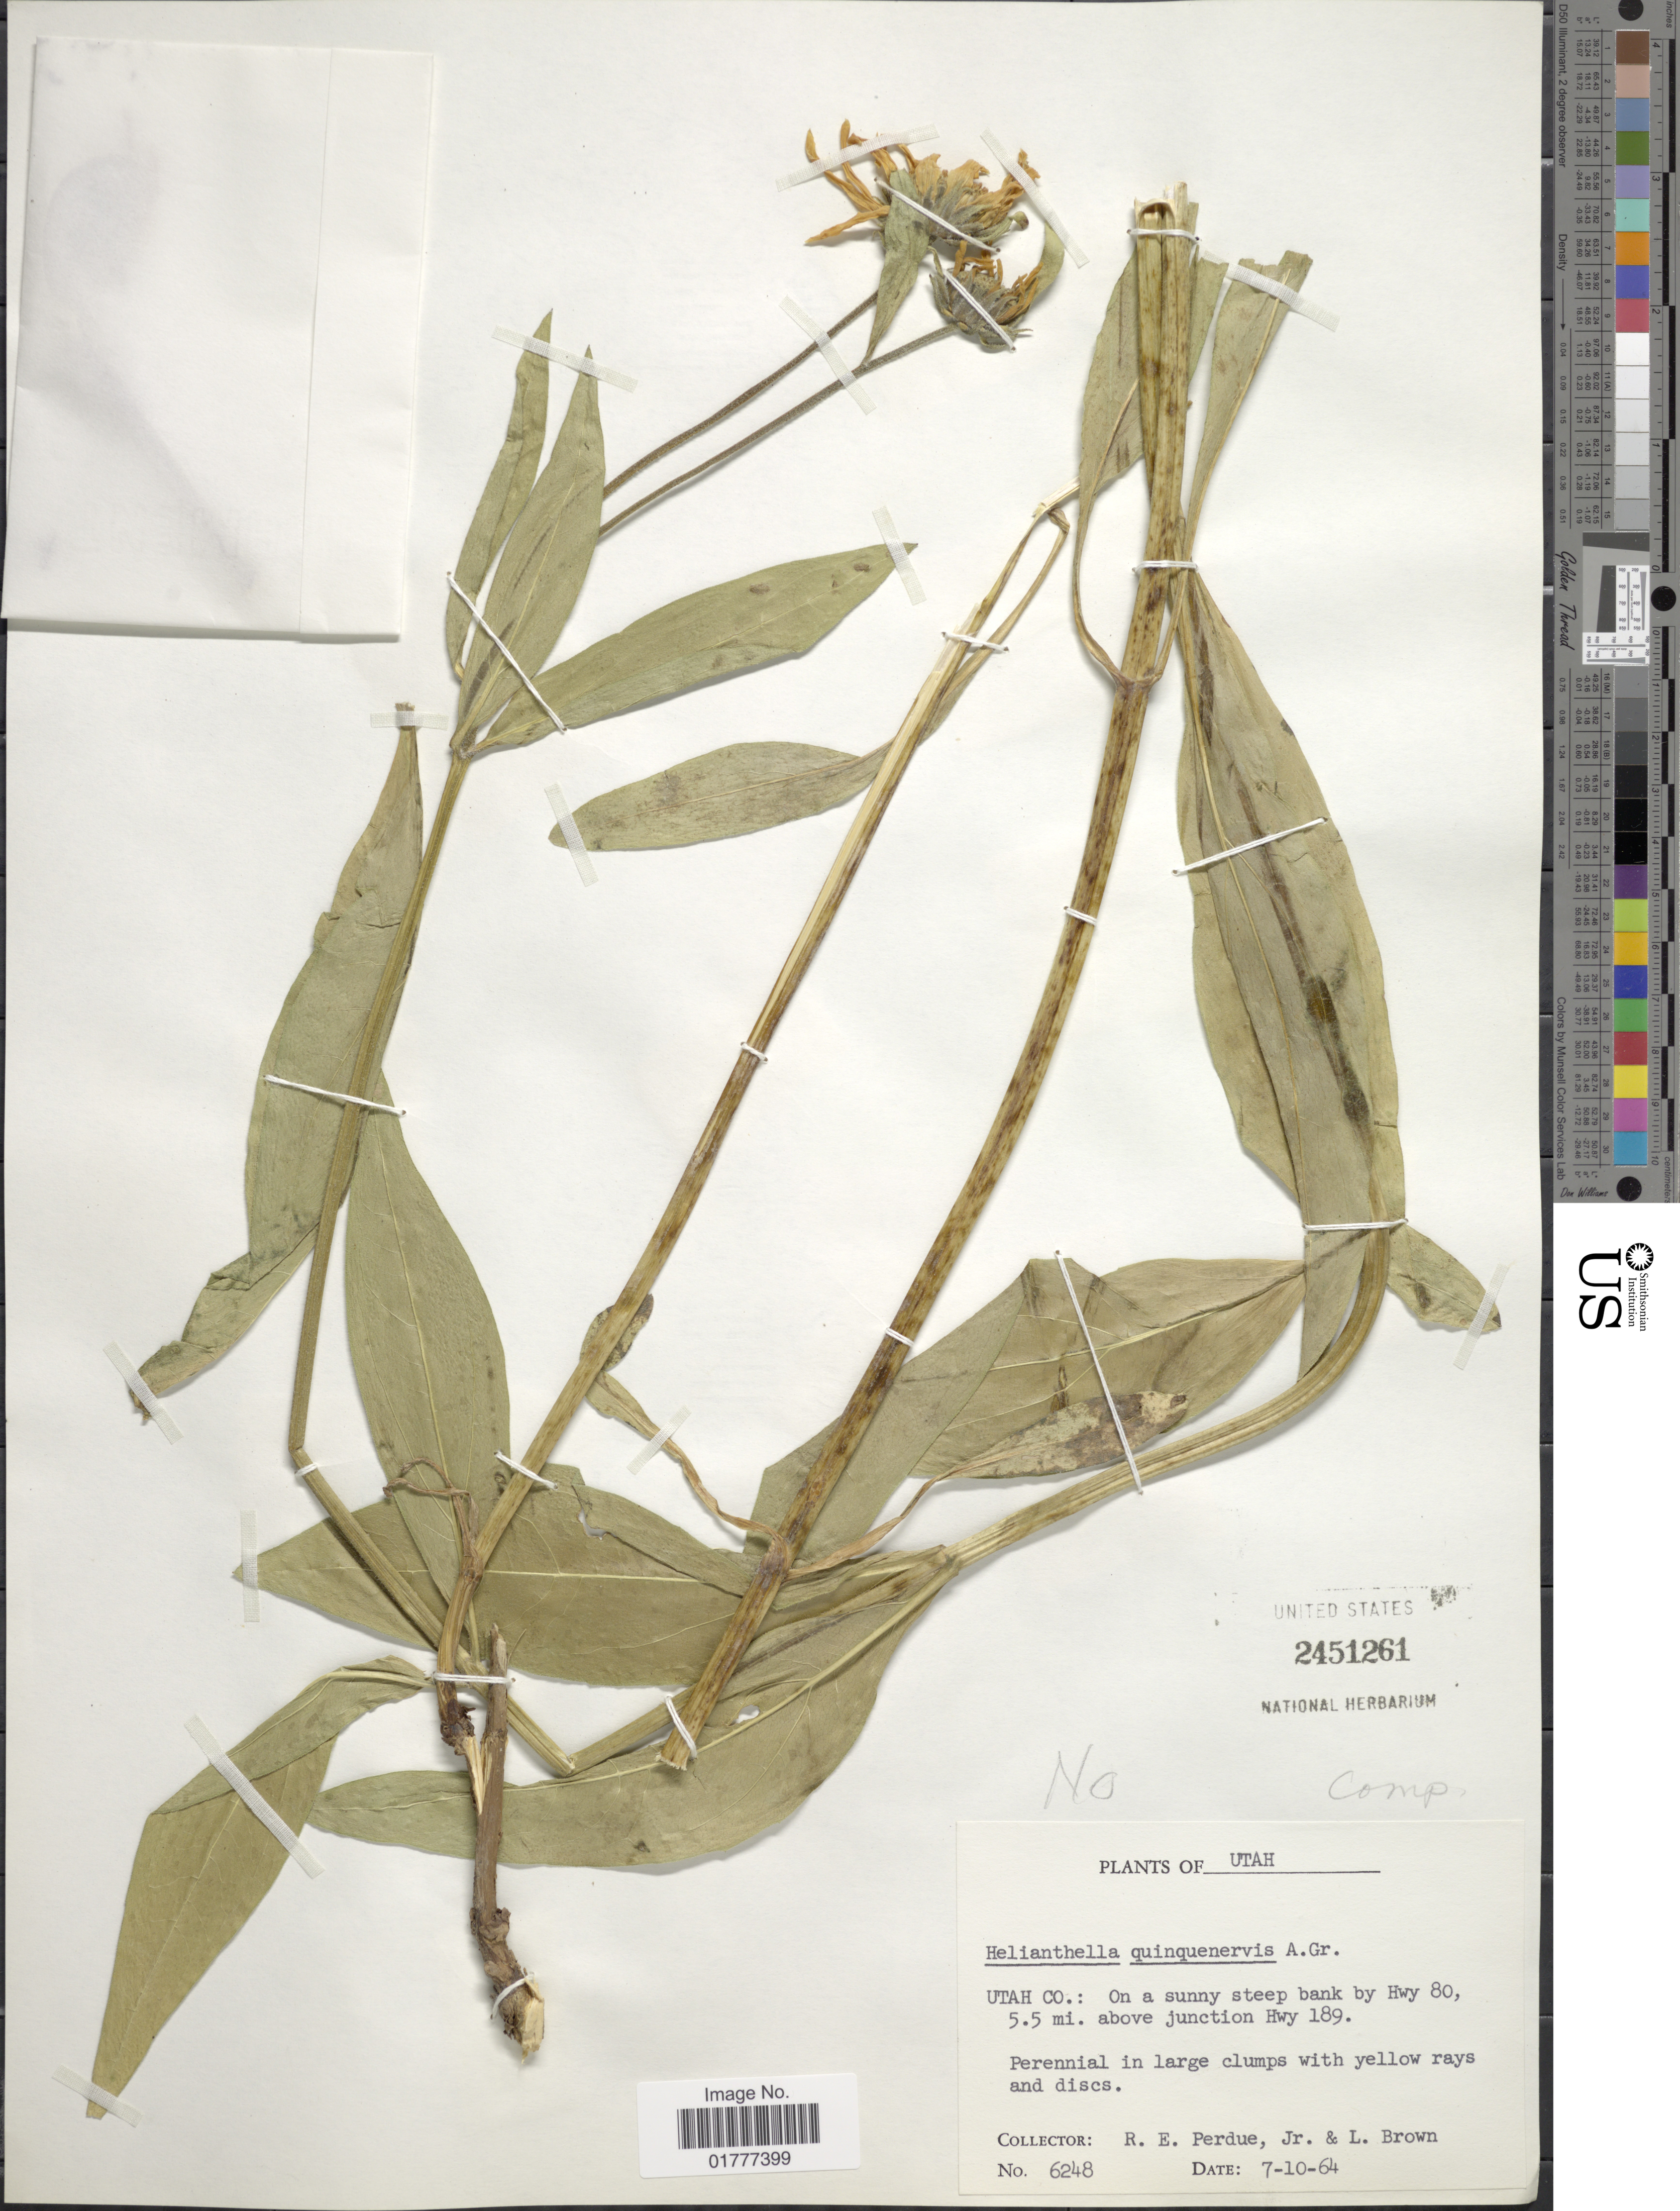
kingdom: Plantae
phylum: Tracheophyta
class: Magnoliopsida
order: Asterales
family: Asteraceae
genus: Helianthella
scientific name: Helianthella sp.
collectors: R. E. Perdue & L. Brown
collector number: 6248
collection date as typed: Transcribed d/m/y: 10/7/64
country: United States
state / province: Utah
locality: Utah Co.: on a sunny steep bank by Hwy 80, 5.5 mi. above junction Hwy 189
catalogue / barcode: US 2451261